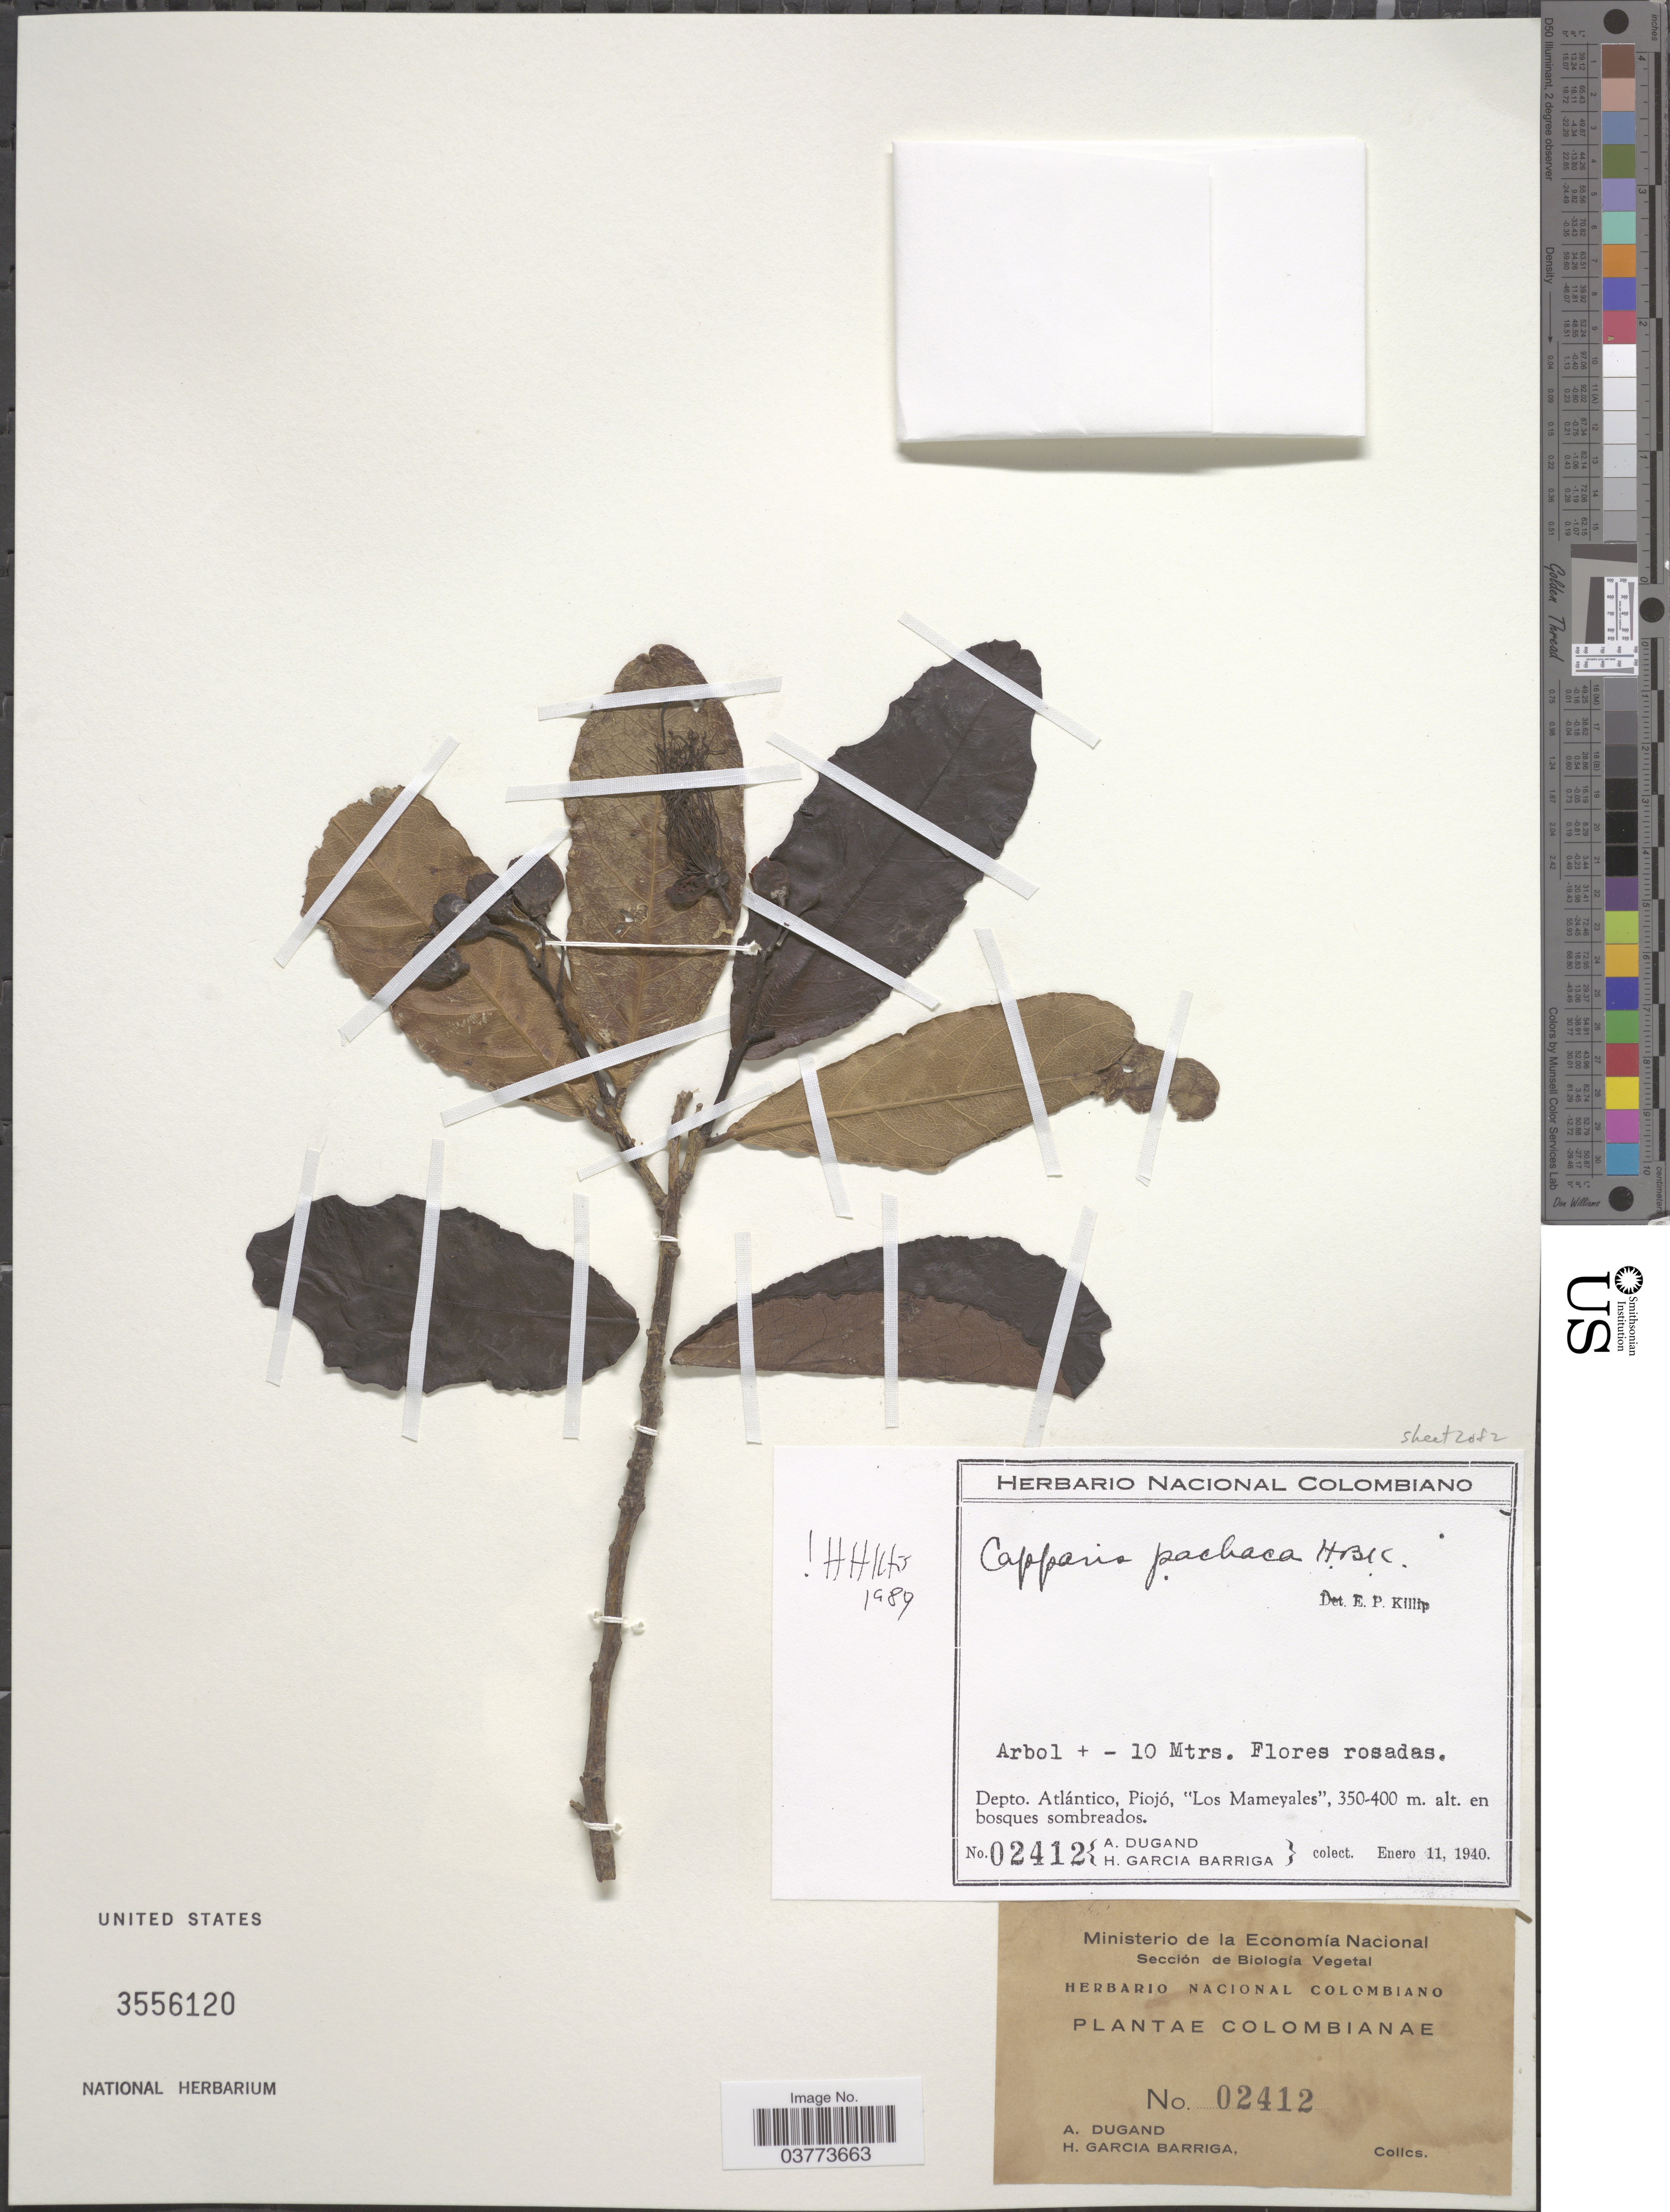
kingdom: Plantae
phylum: Tracheophyta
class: Magnoliopsida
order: Brassicales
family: Capparaceae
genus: Neocapparis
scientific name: Neocapparis pachaca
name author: (Kunth) Cornejo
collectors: A. Dugand & H. García Barriga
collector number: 02412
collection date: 1940-01-11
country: Colombia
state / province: Atlántico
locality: Depto. Atlántico, Piojó, "Los Mameyales".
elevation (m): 350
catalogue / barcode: US 3556120